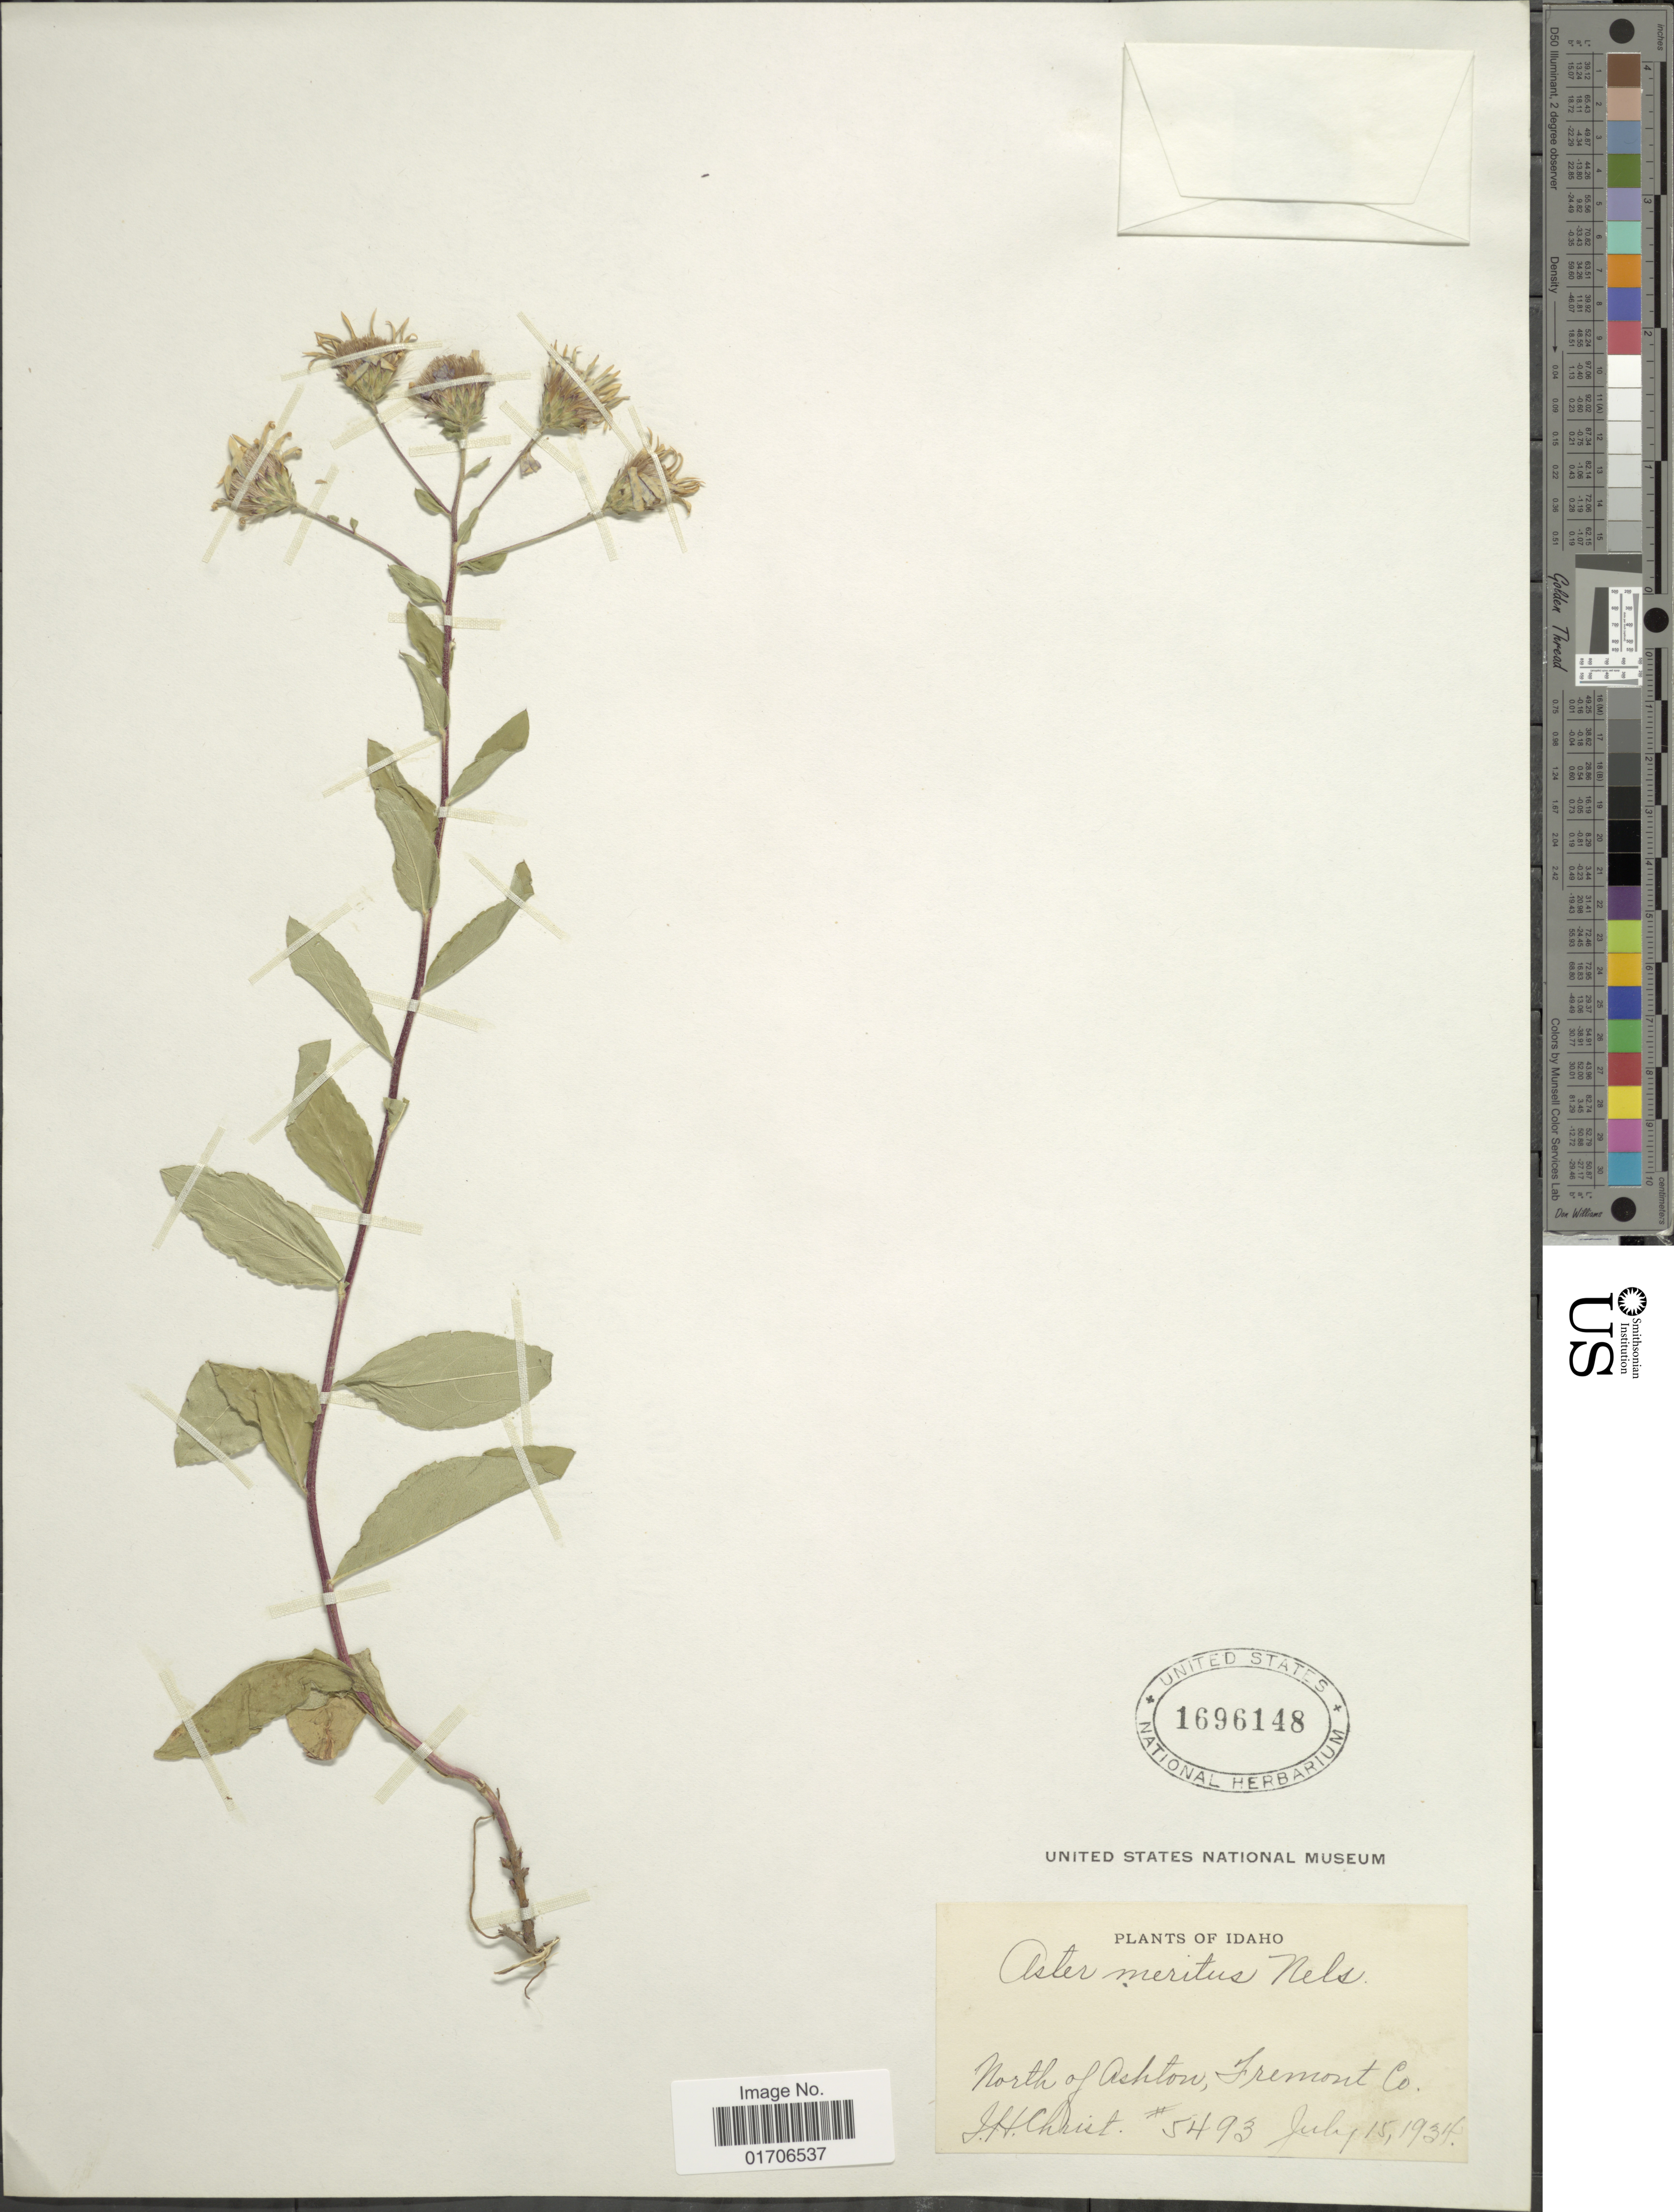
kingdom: Plantae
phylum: Tracheophyta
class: Magnoliopsida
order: Asterales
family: Asteraceae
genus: Eurybia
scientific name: Eurybia merita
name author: (A. Nelson) G.L. Nesom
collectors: J. H. Christ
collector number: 5493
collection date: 1934-07-15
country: United States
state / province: Idaho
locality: North of Ashton, Fremont Co.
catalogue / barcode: US 1696148